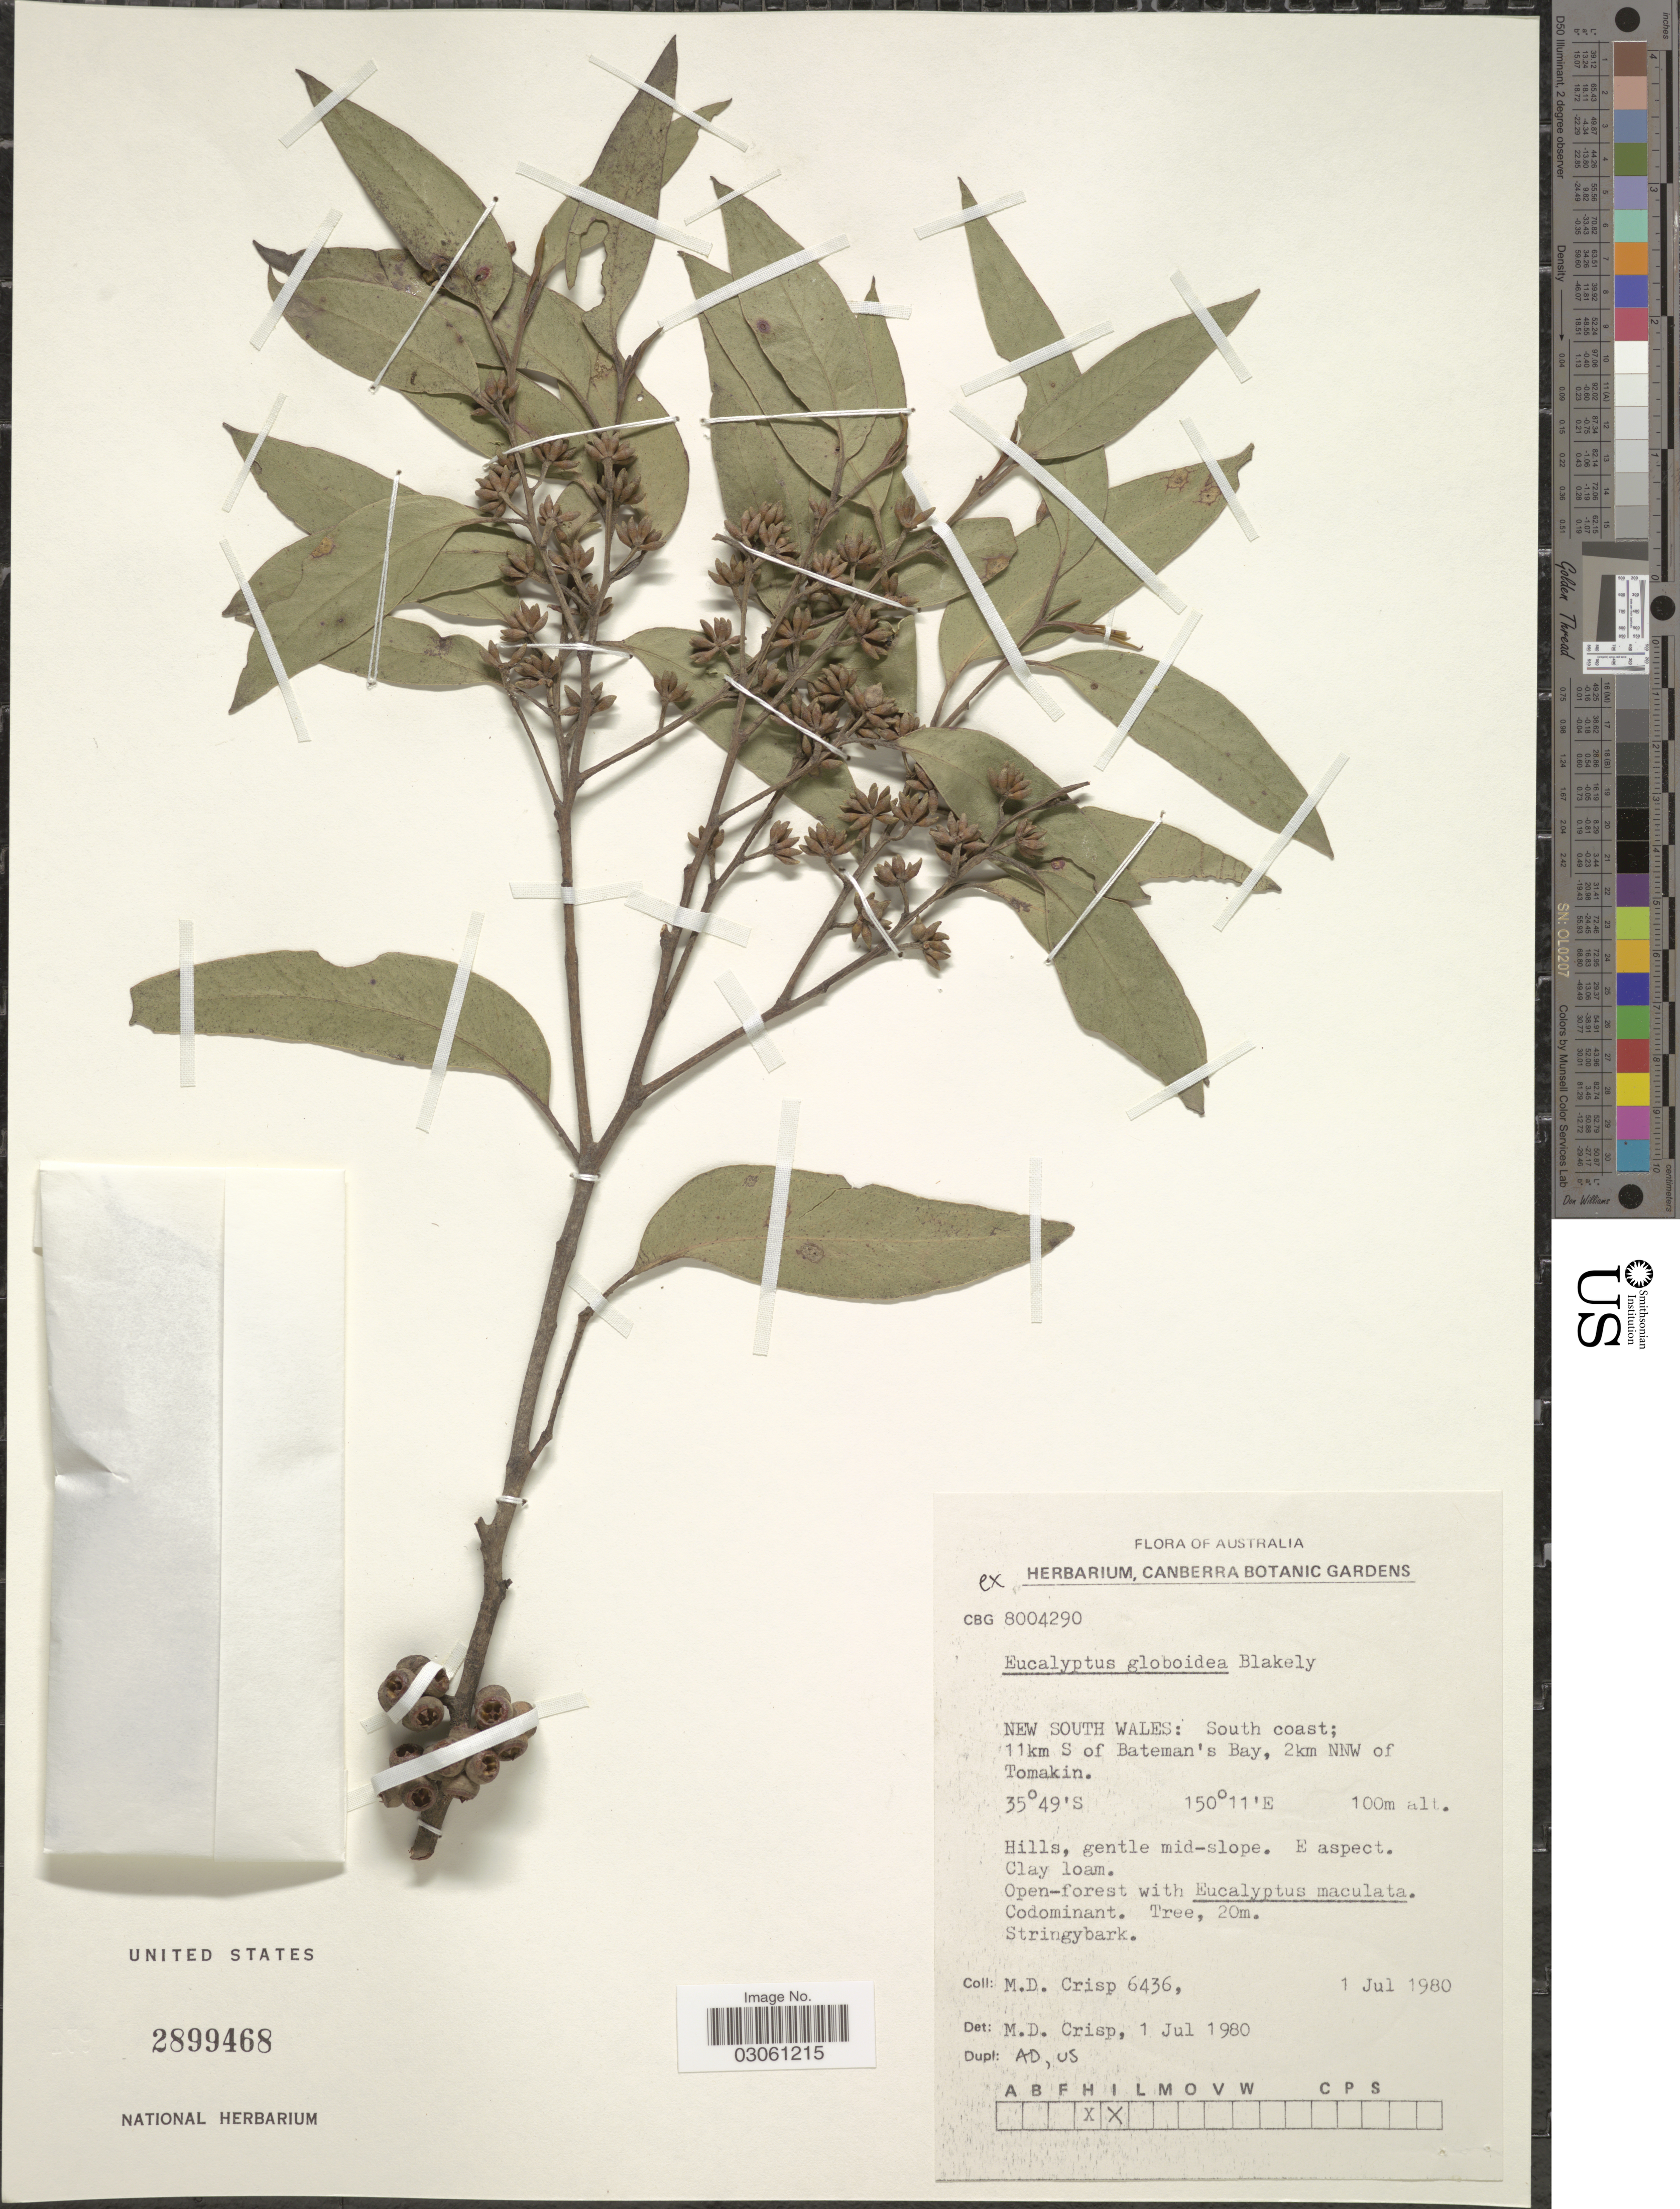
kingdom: Plantae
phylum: Tracheophyta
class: Magnoliopsida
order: Myrtales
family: Myrtaceae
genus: Eucalyptus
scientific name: Eucalyptus globoidea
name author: Blakely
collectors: M. Crisp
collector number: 6436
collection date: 1980-07-01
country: Australia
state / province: New South Wales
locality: South coast; 11km S of Bateman's Bay, 2km NNW of Tomakin.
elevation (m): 100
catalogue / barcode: US 2899468